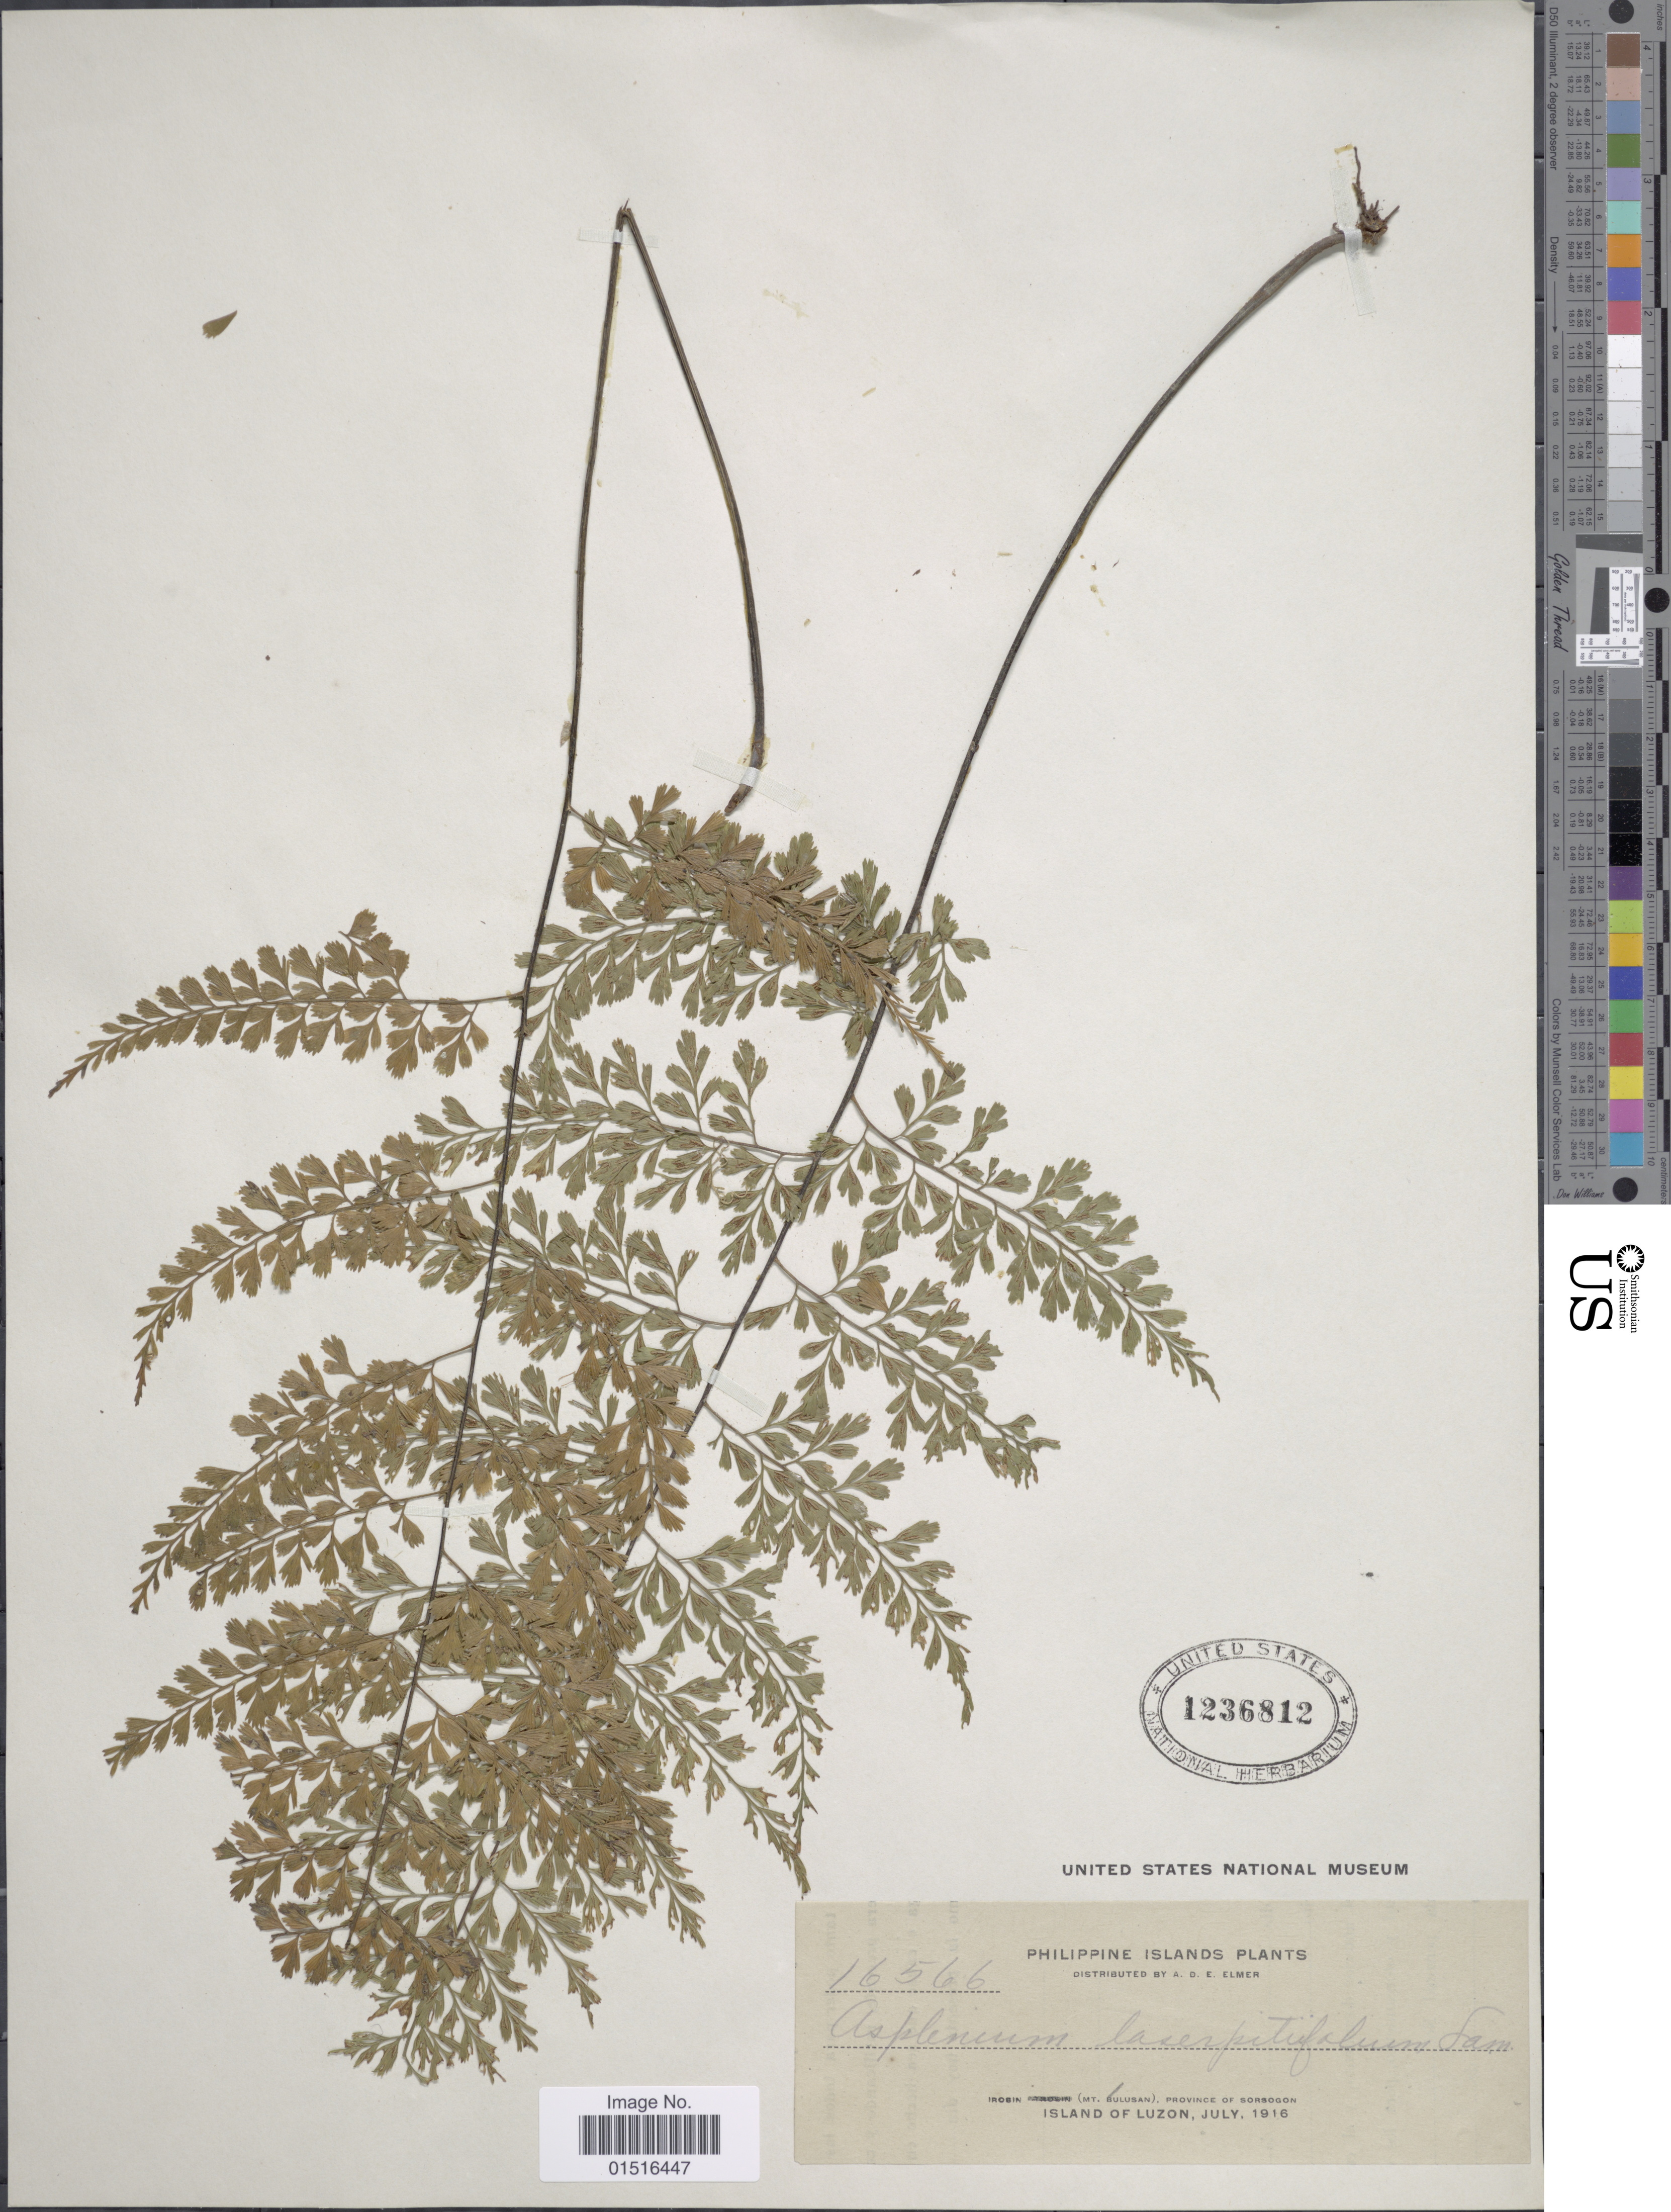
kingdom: Plantae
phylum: Tracheophyta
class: Polypodiopsida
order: Polypodiales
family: Aspleniaceae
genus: Asplenium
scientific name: Asplenium laserpitiifolium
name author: Lam.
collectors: A. D. E. Elmer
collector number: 16566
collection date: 1916-07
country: Philippines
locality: Philippine Islands, Irosin (Mt. Bulusan), Province of Sorsogon, Island of Luzon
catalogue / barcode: US 1236812